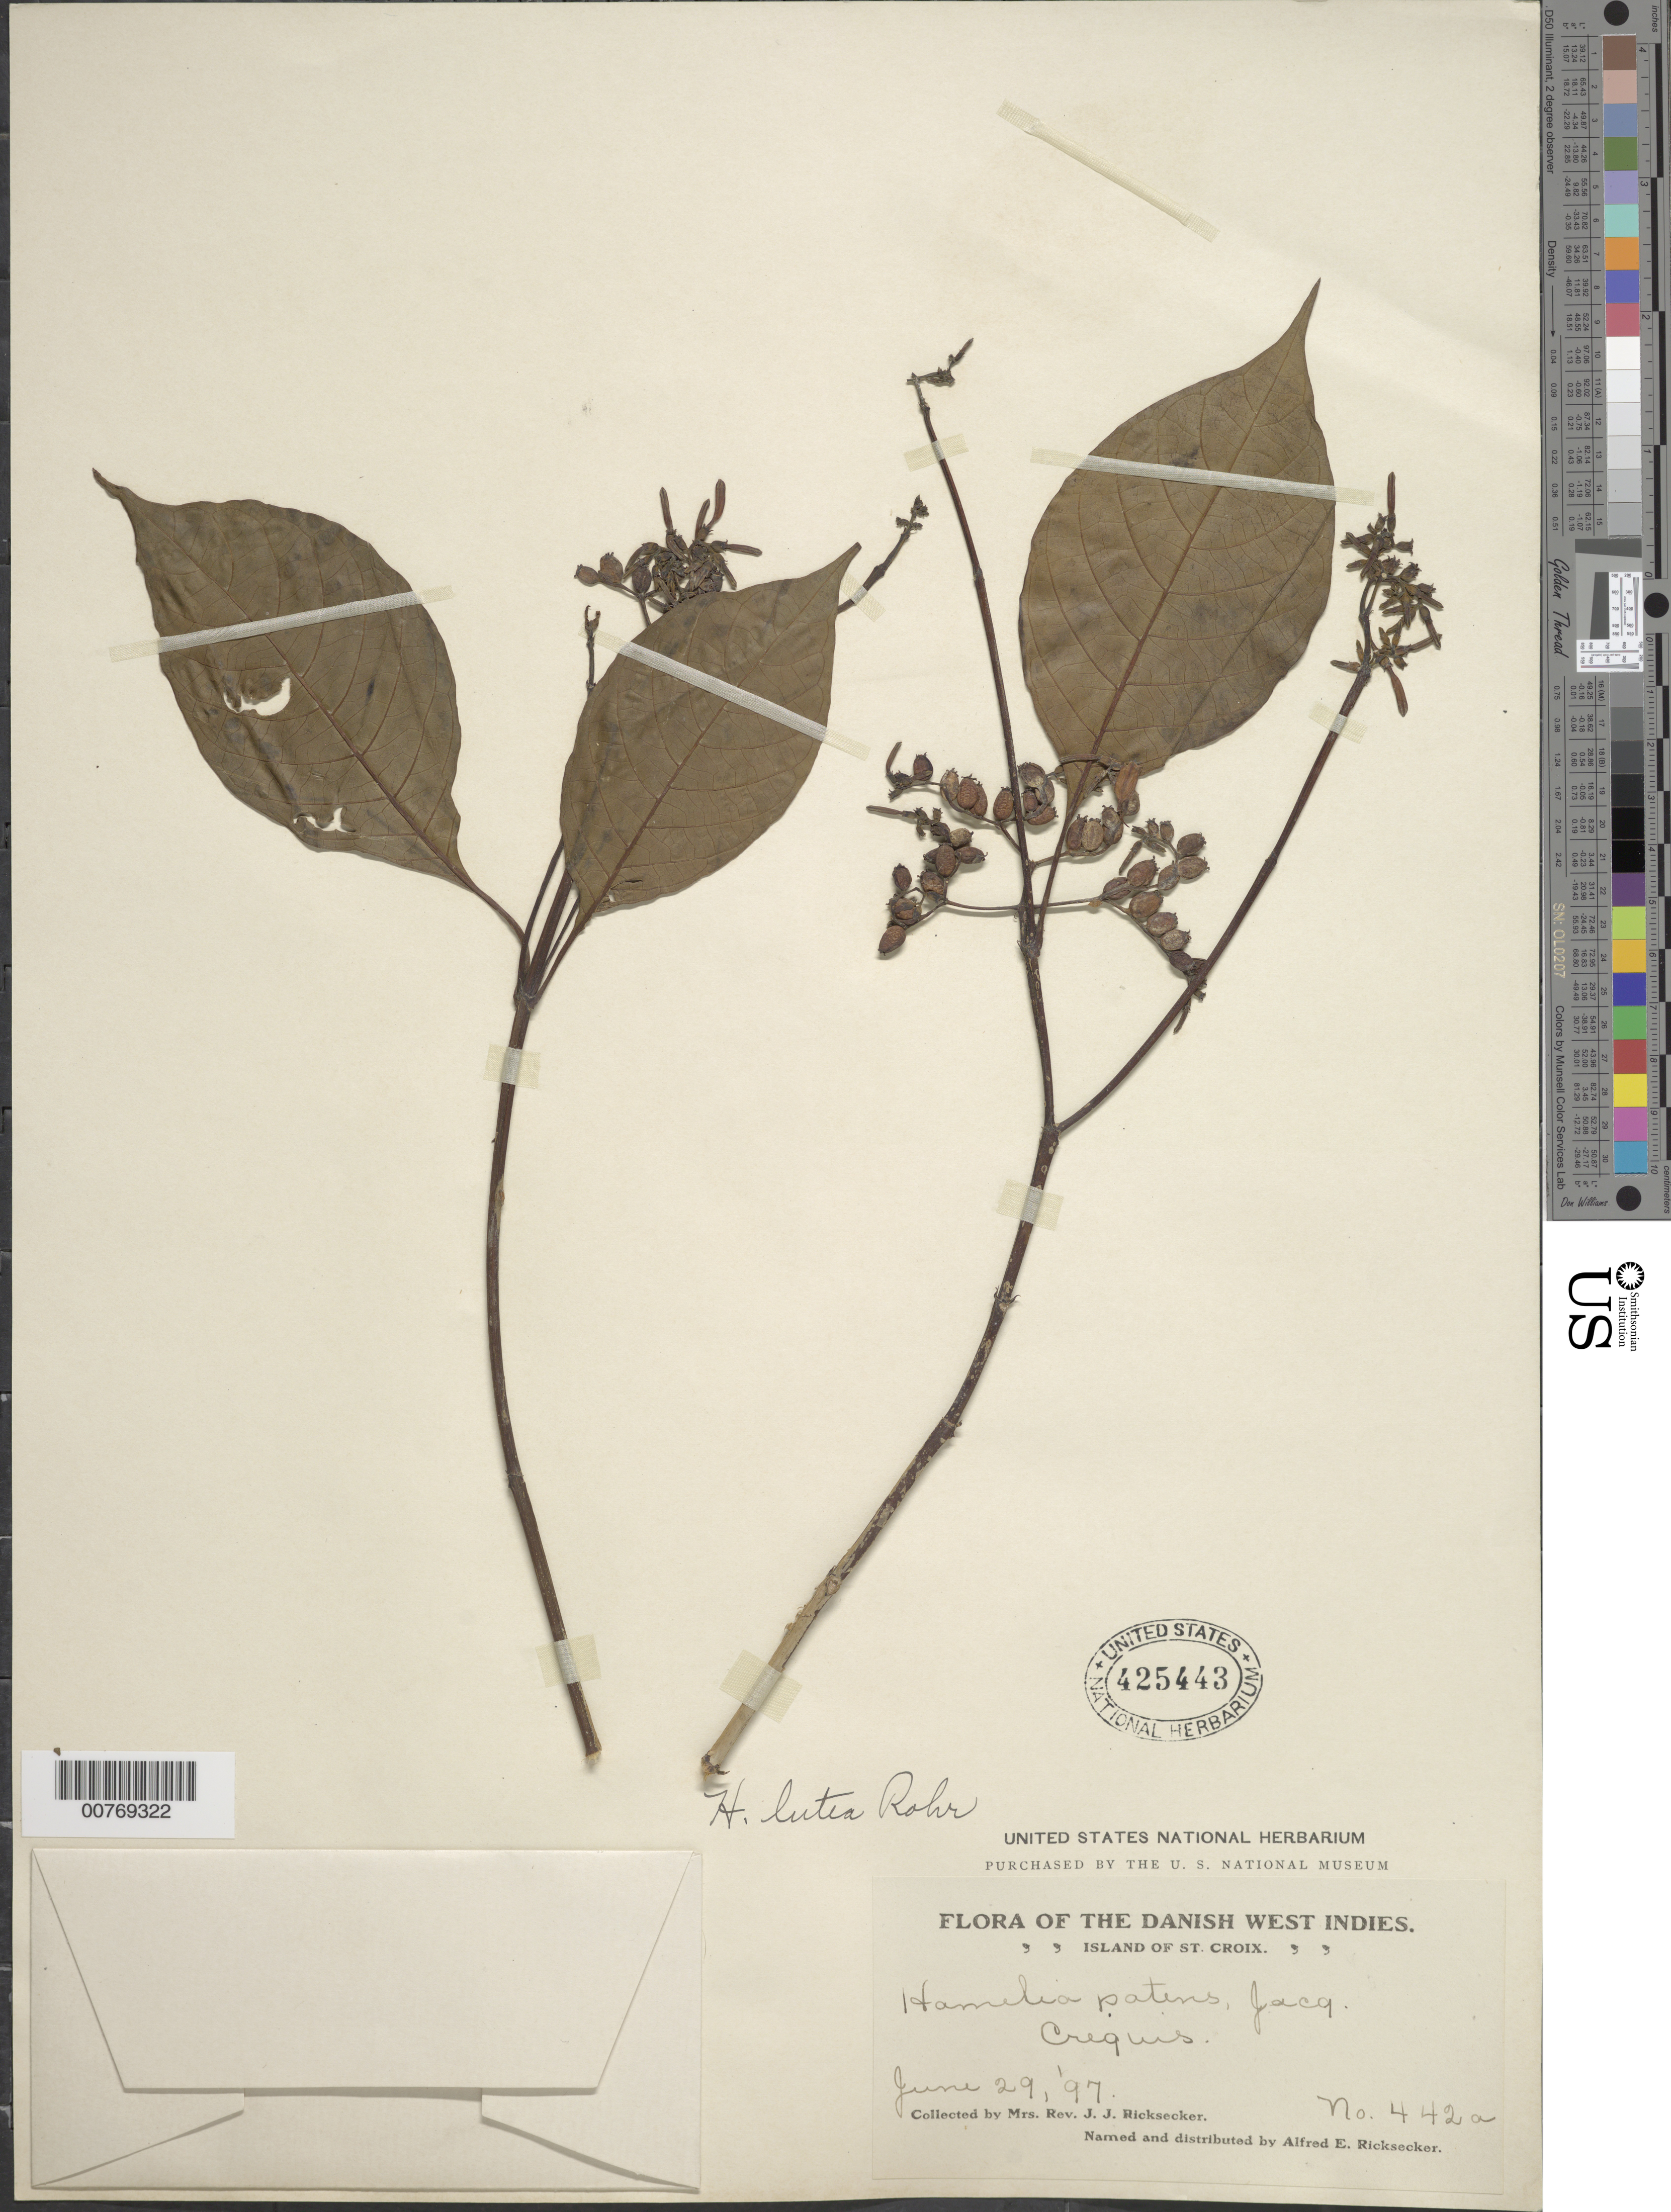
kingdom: Plantae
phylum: Tracheophyta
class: Magnoliopsida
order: Gentianales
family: Rubiaceae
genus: Hamelia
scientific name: Hamelia axillaris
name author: Sw.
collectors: L. A. Ricksecker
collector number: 442a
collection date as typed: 29 Jun 1997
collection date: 1997-06-29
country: U.S. Virgin Islands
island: St. Croix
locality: Crequis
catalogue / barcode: US 425443